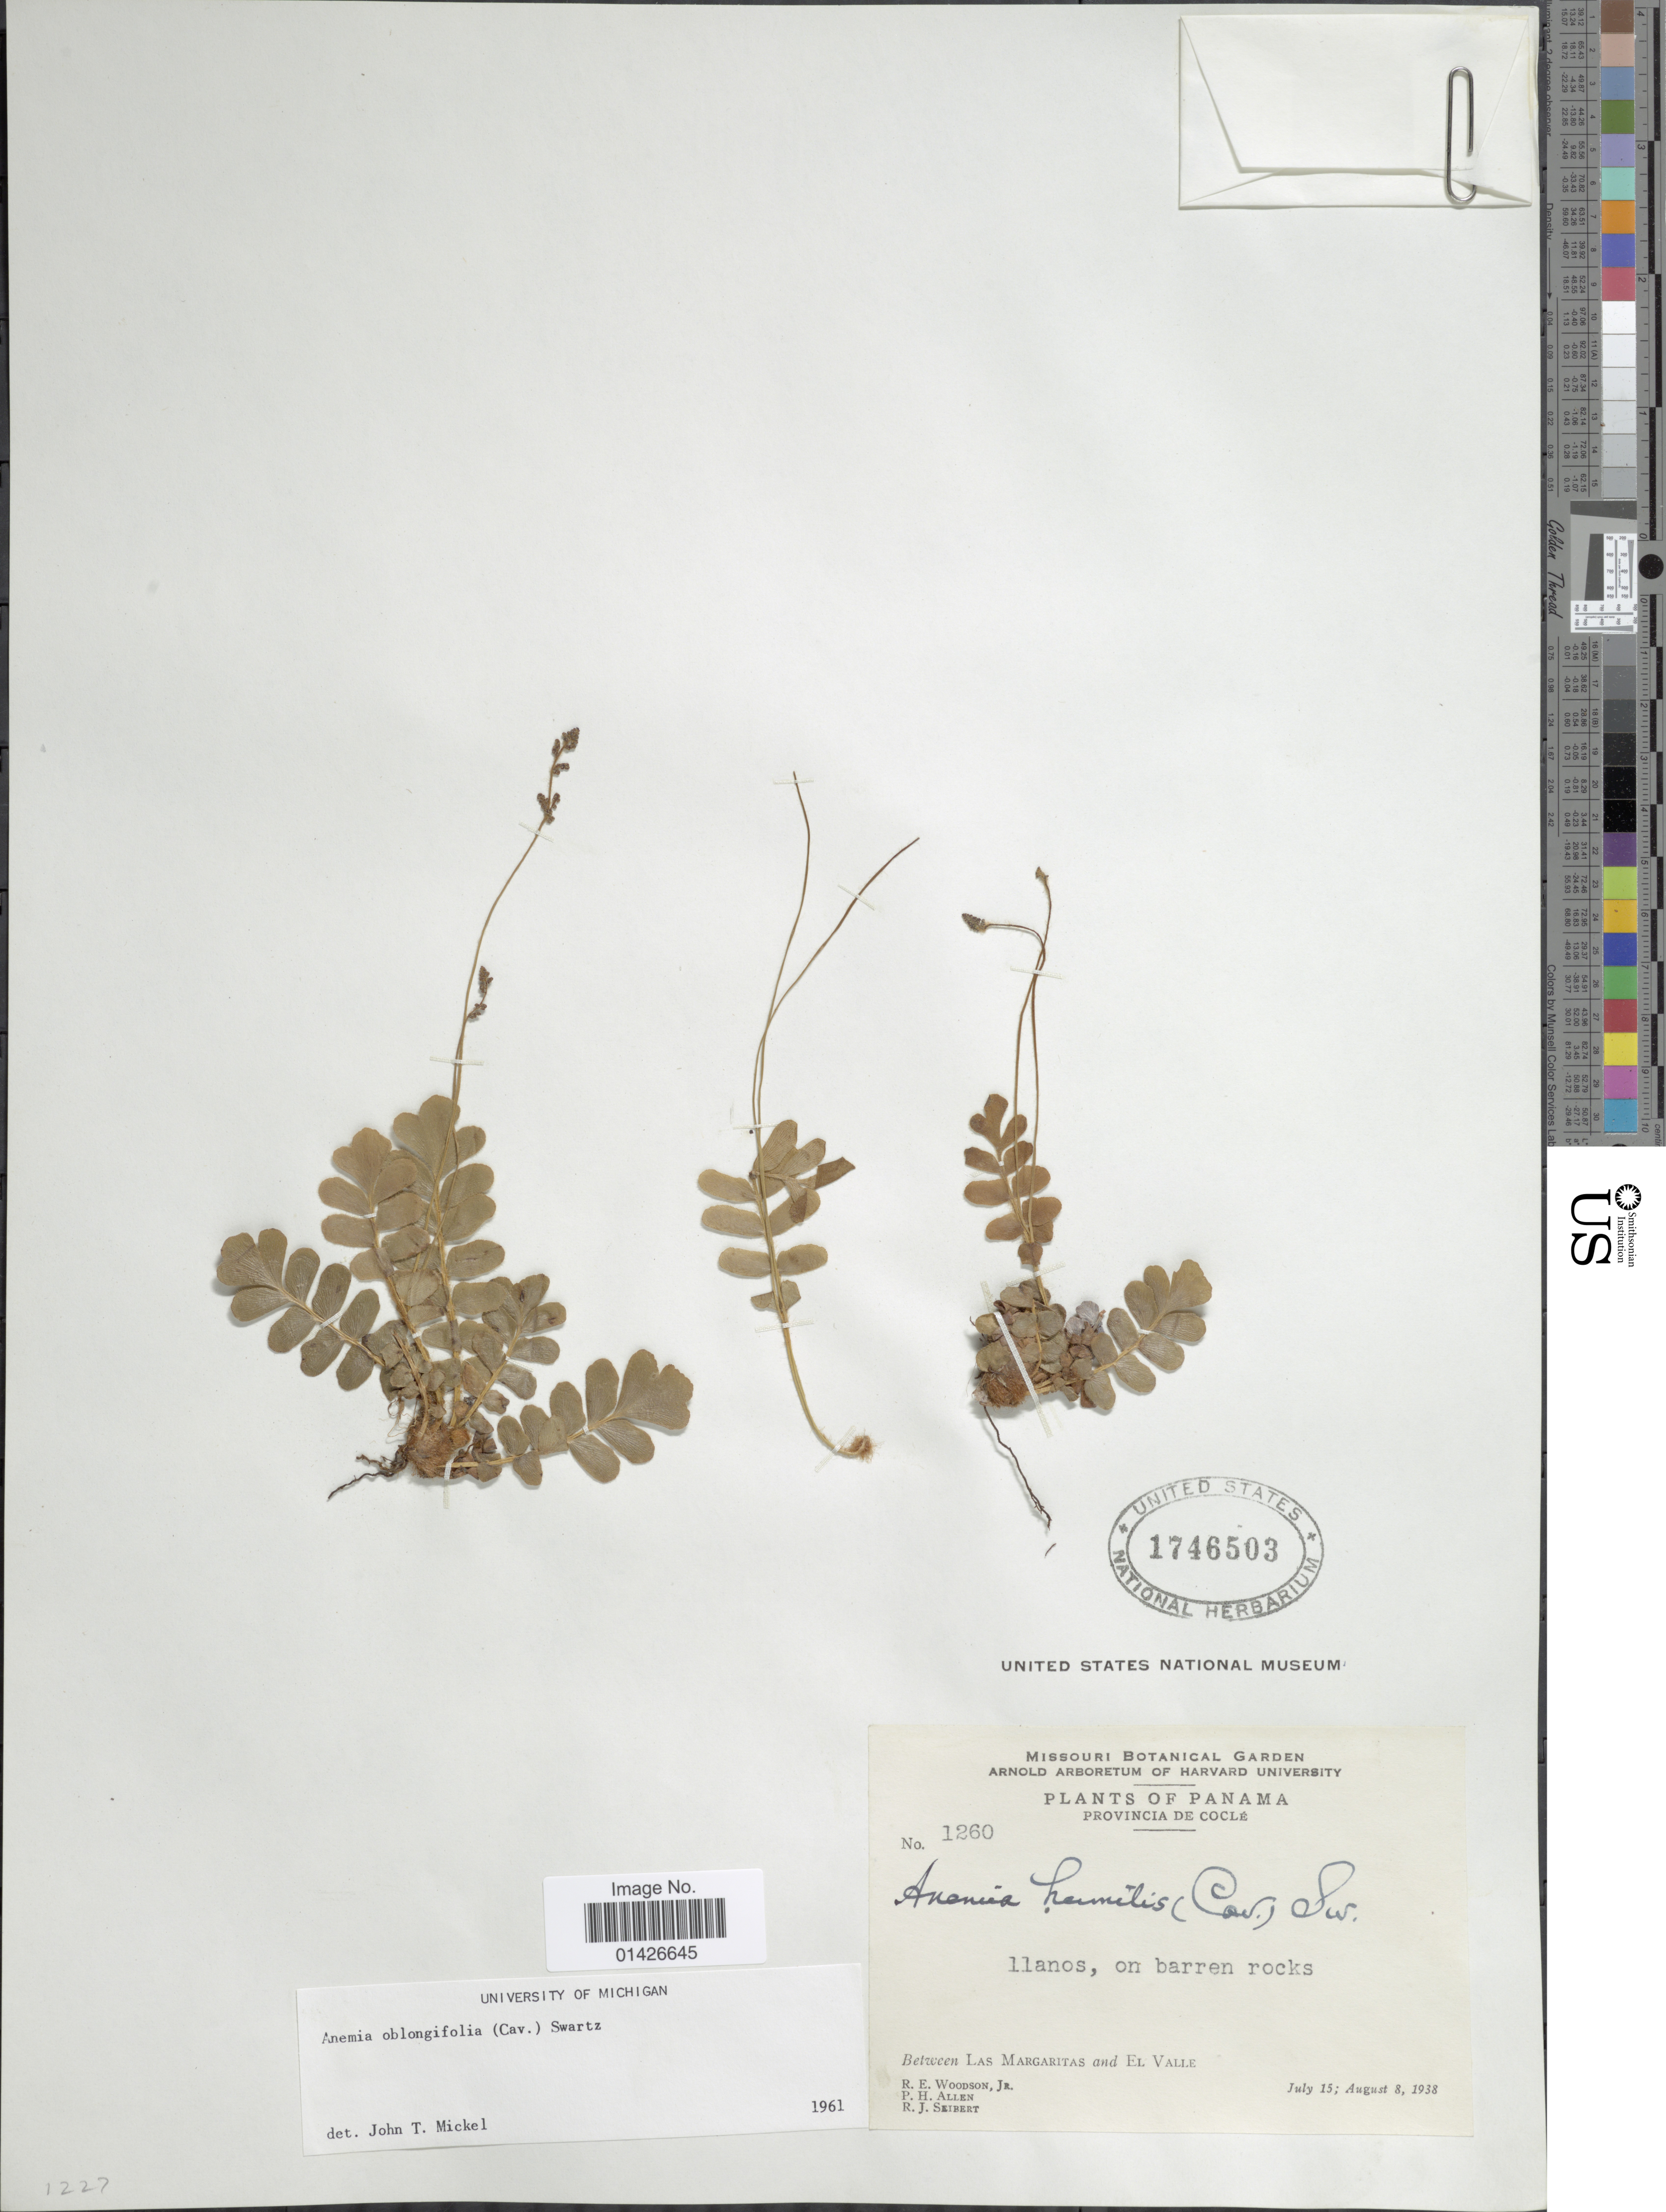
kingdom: Plantae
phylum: Tracheophyta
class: Polypodiopsida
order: Schizaeales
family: Anemiaceae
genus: Anemia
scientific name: Anemia oblongifolia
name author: (Cav.) Sw.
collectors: R. E. Woodson, R. Allen & R. J. Seibert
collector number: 1260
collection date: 1938-07-15/1938-08-08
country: Panama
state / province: Coclé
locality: Between Las Margaritas and El Valle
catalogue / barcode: US 1746503